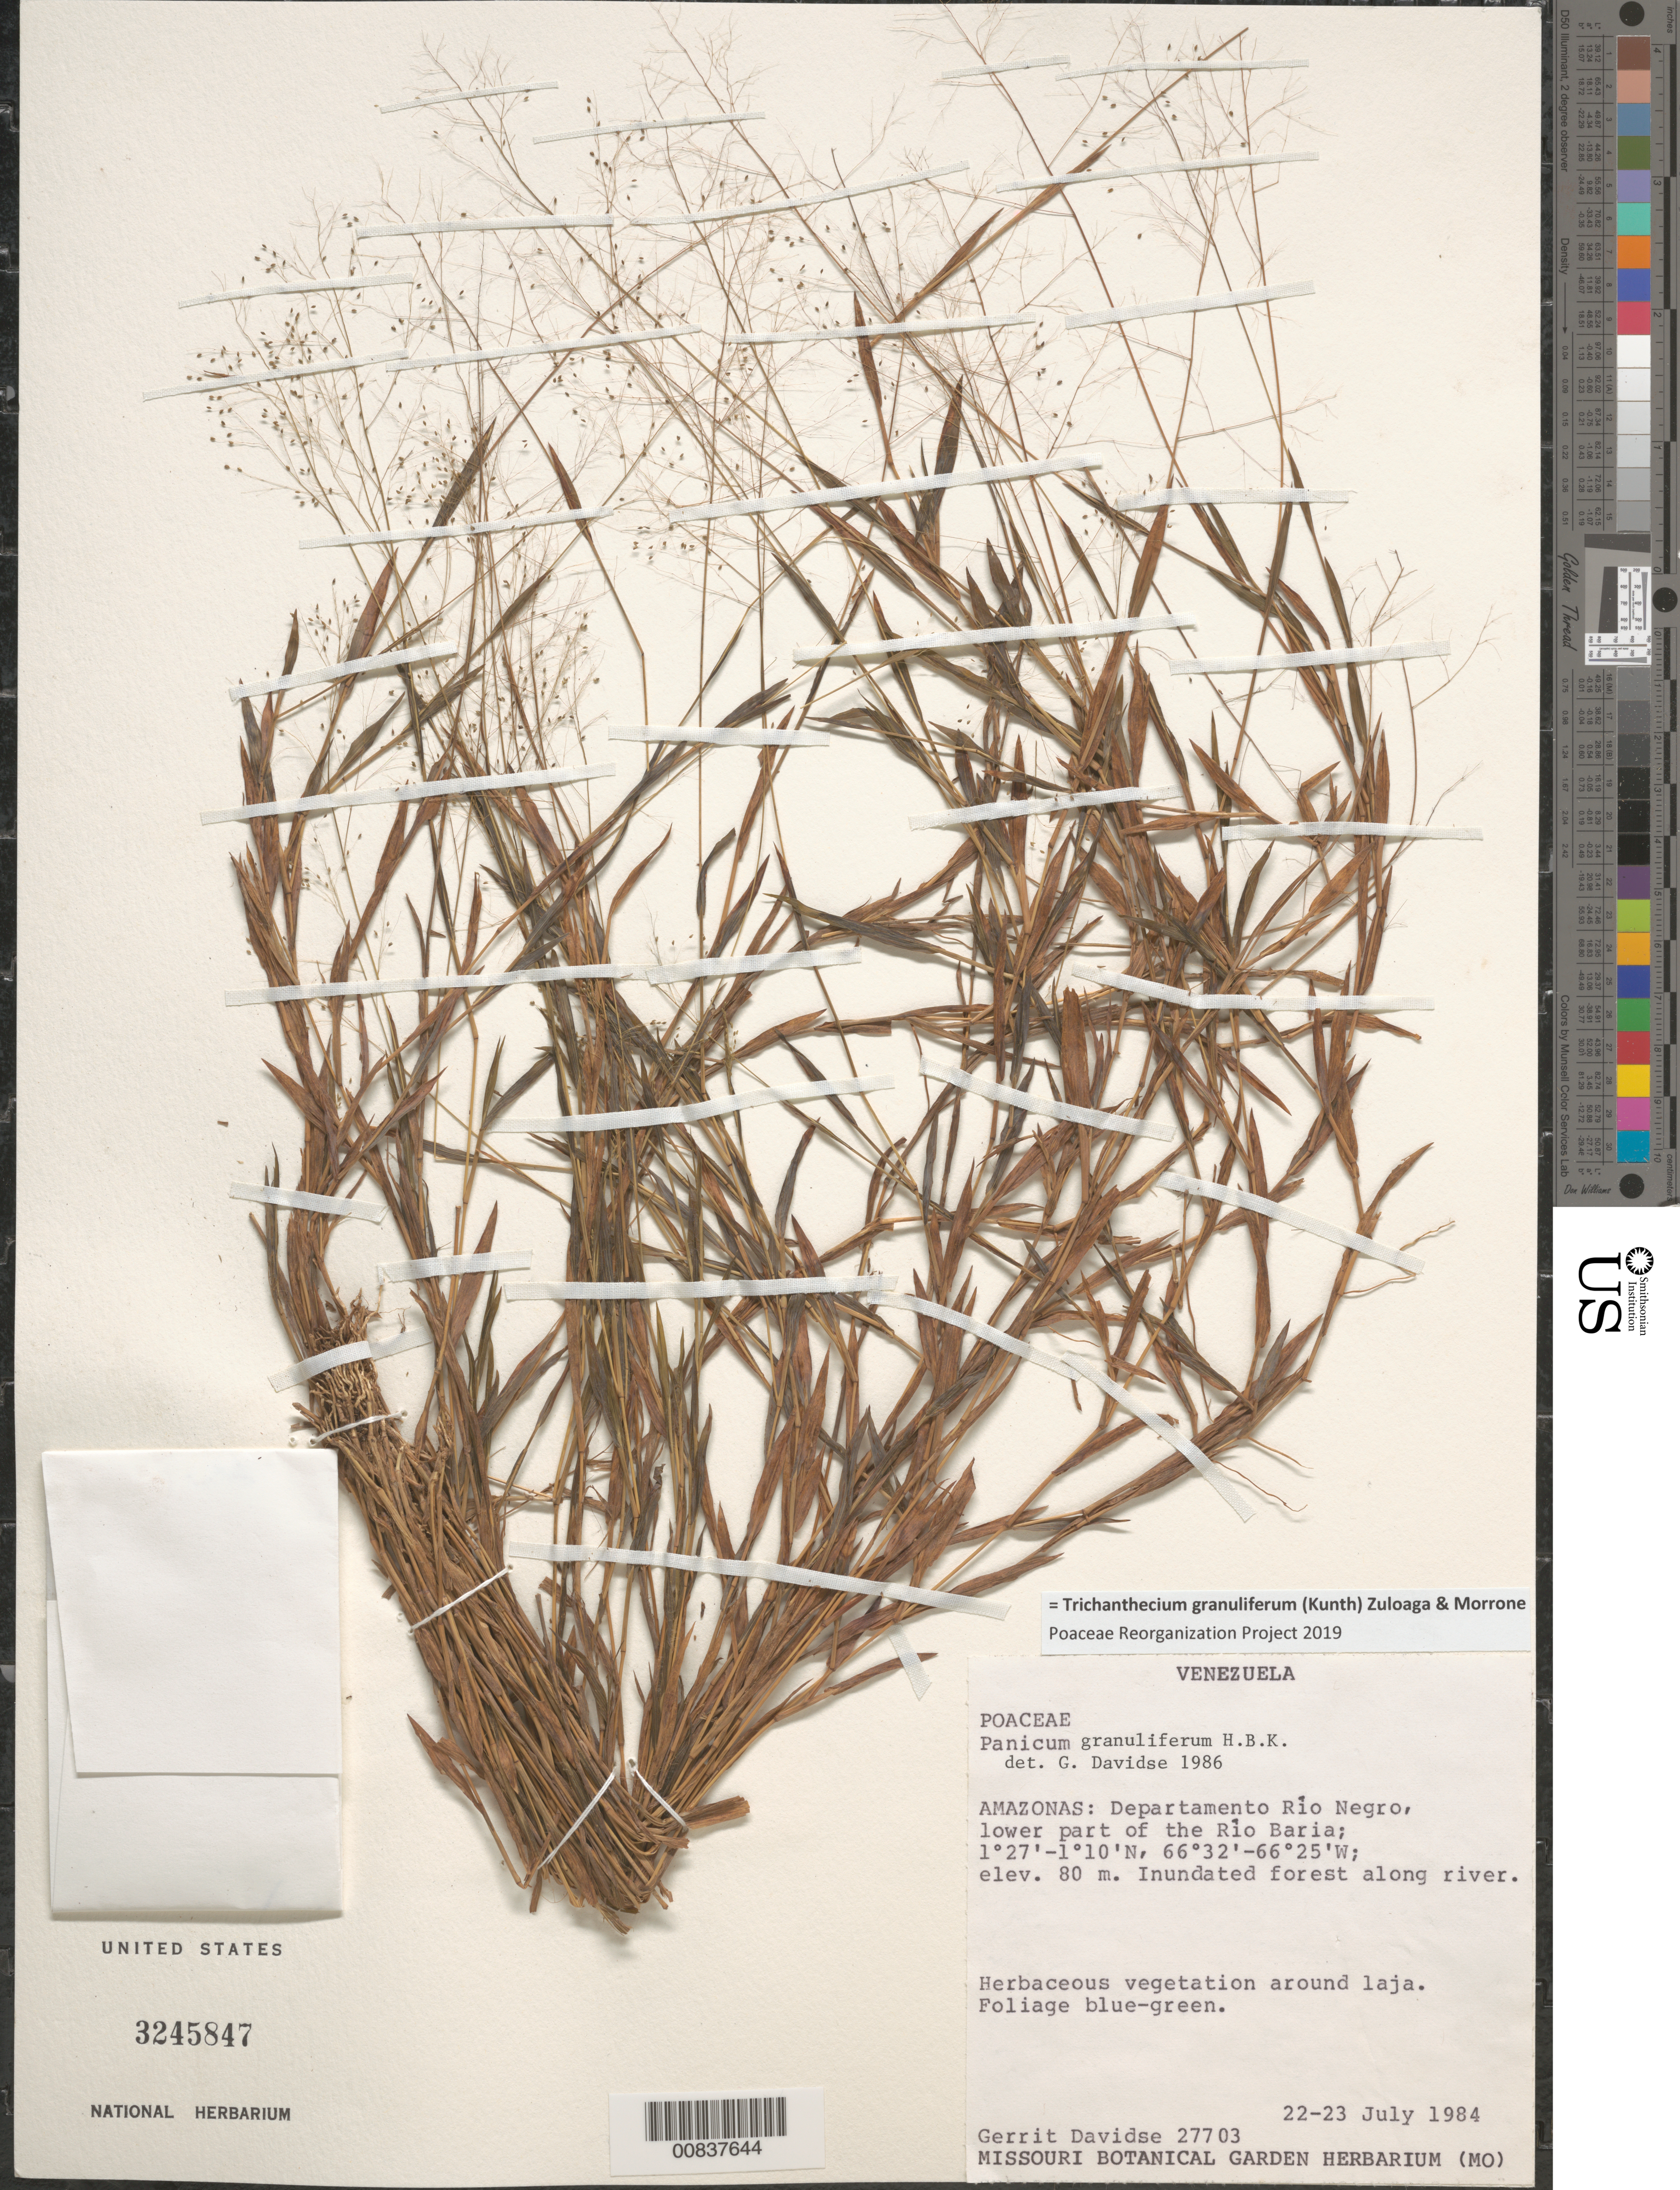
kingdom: Plantae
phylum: Tracheophyta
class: Liliopsida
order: Poales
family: Poaceae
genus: Trichanthecium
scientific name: Trichanthecium granuliferum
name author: (Kunth) Zuloaga & Morrone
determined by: Poaceae Reorganization Project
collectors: G. Davidse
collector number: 27703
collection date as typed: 22-Jul-84 to 23-Jul-84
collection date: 1984-07-22/1984-07-23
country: Venezuela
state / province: Amazonas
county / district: Río Negro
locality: Río Baria, lower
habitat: Herbaceous vegetation around laja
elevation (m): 80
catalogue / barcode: US 3245847